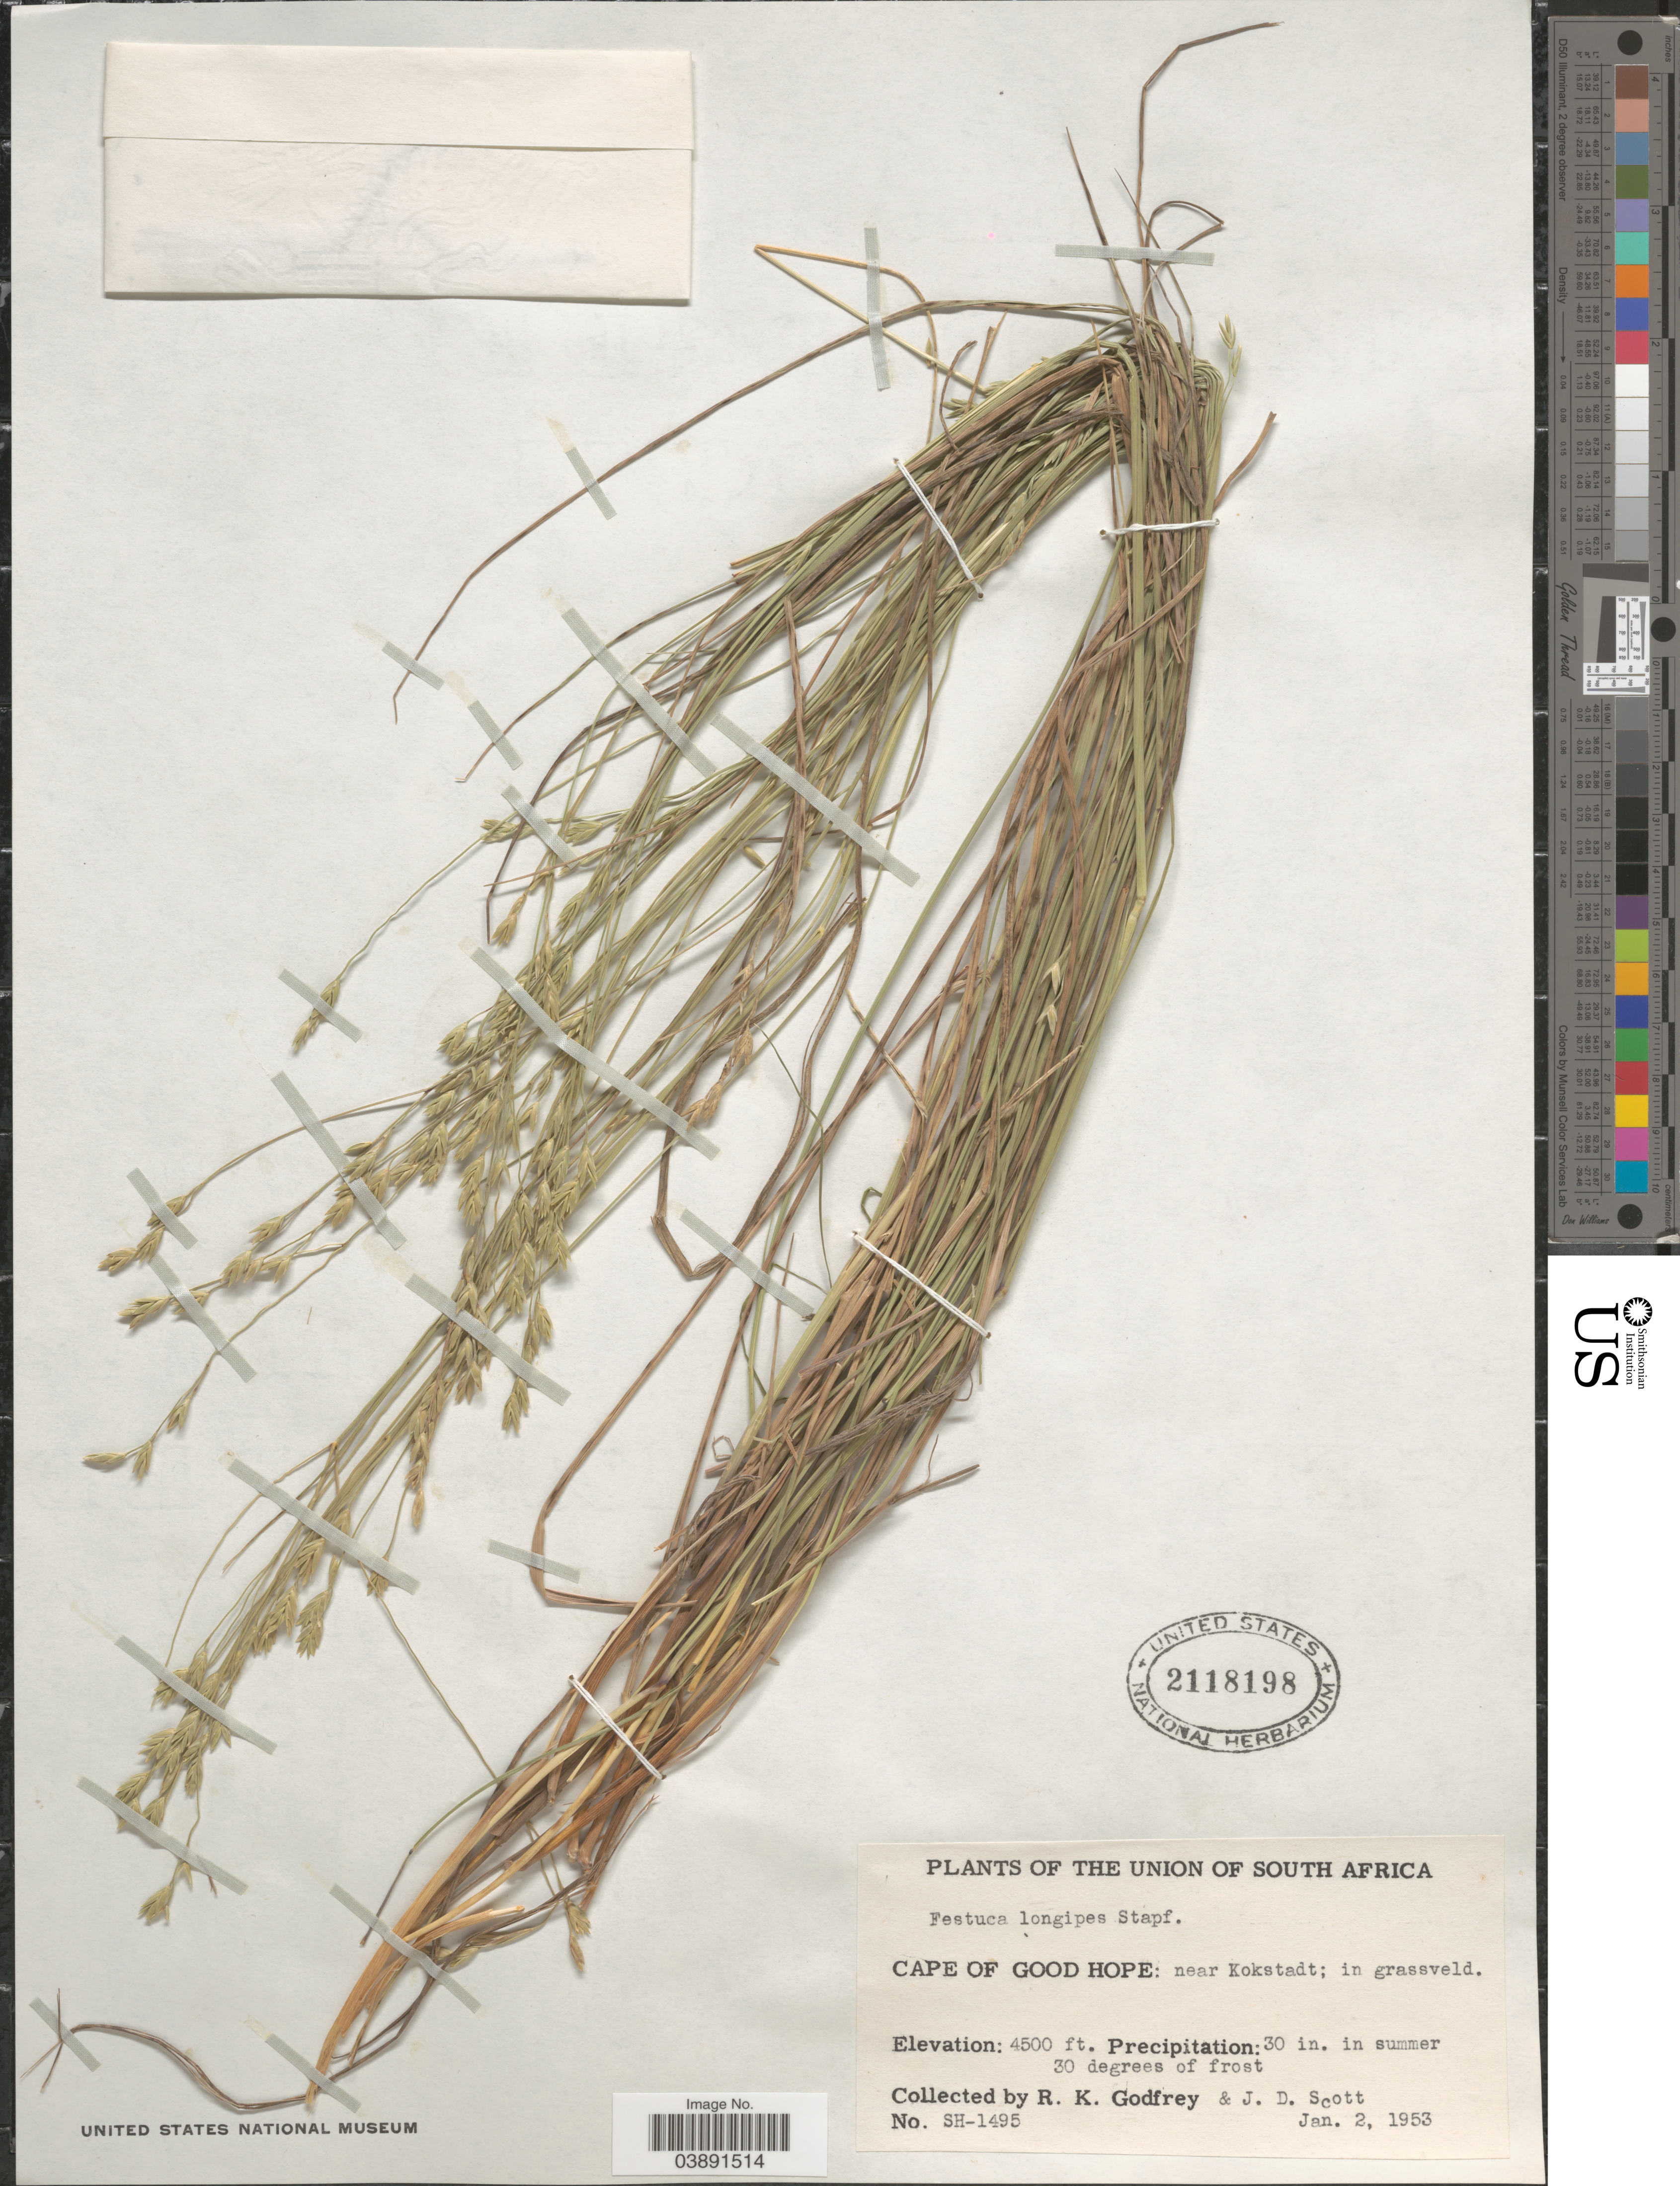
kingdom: Plantae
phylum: Tracheophyta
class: Liliopsida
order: Poales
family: Poaceae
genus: Festuca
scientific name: Festuca longipes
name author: Stapf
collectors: R. K. Godfrey & J. D. Scott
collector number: SH-1495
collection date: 1953-01-02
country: South Africa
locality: The Union of South Africa. Cape of Good Hope: near Kokstadt.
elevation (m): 1372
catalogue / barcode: US 2118198